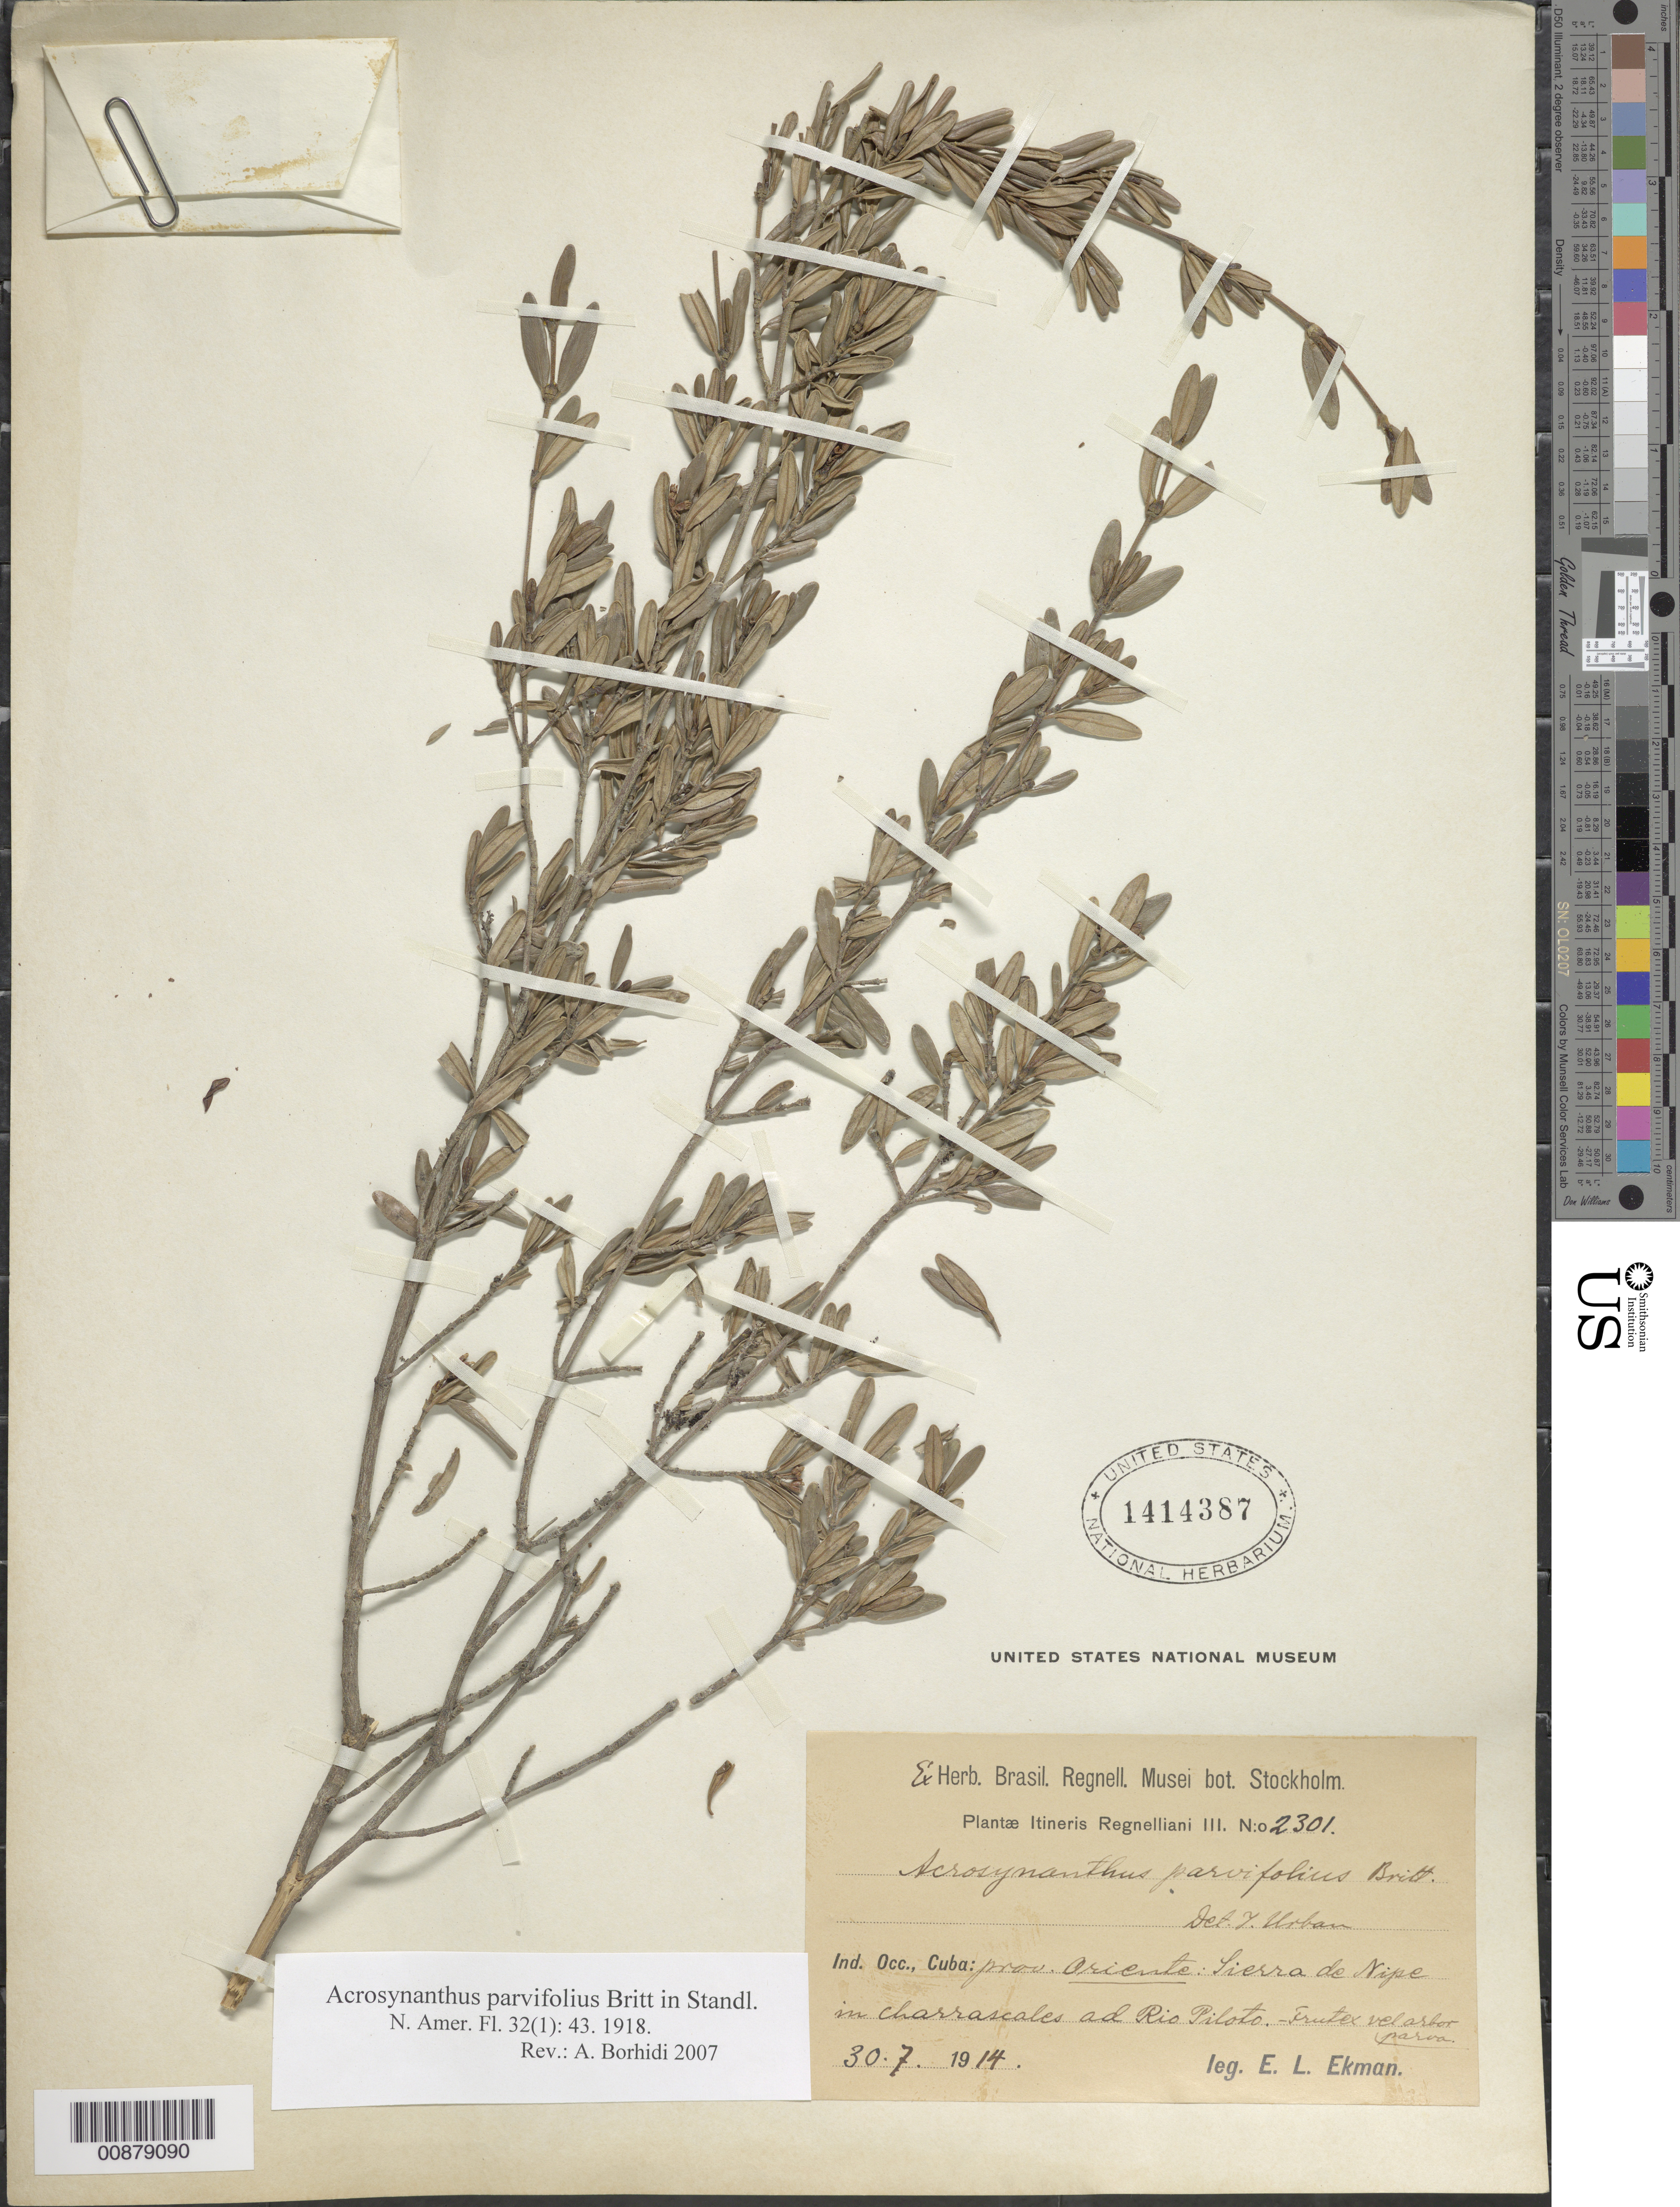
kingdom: Plantae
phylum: Tracheophyta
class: Magnoliopsida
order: Gentianales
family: Rubiaceae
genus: Acrosynanthus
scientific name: Acrosynanthus parvifolius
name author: Britton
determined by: Borhidi, Attila L.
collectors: E. L. Ekman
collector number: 2301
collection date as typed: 30 Jul 1914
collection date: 1914-07-30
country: Cuba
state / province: Holguín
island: Cuba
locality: Sierra de Nipe, in charrascales ad Rio Piloto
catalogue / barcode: US 1414387